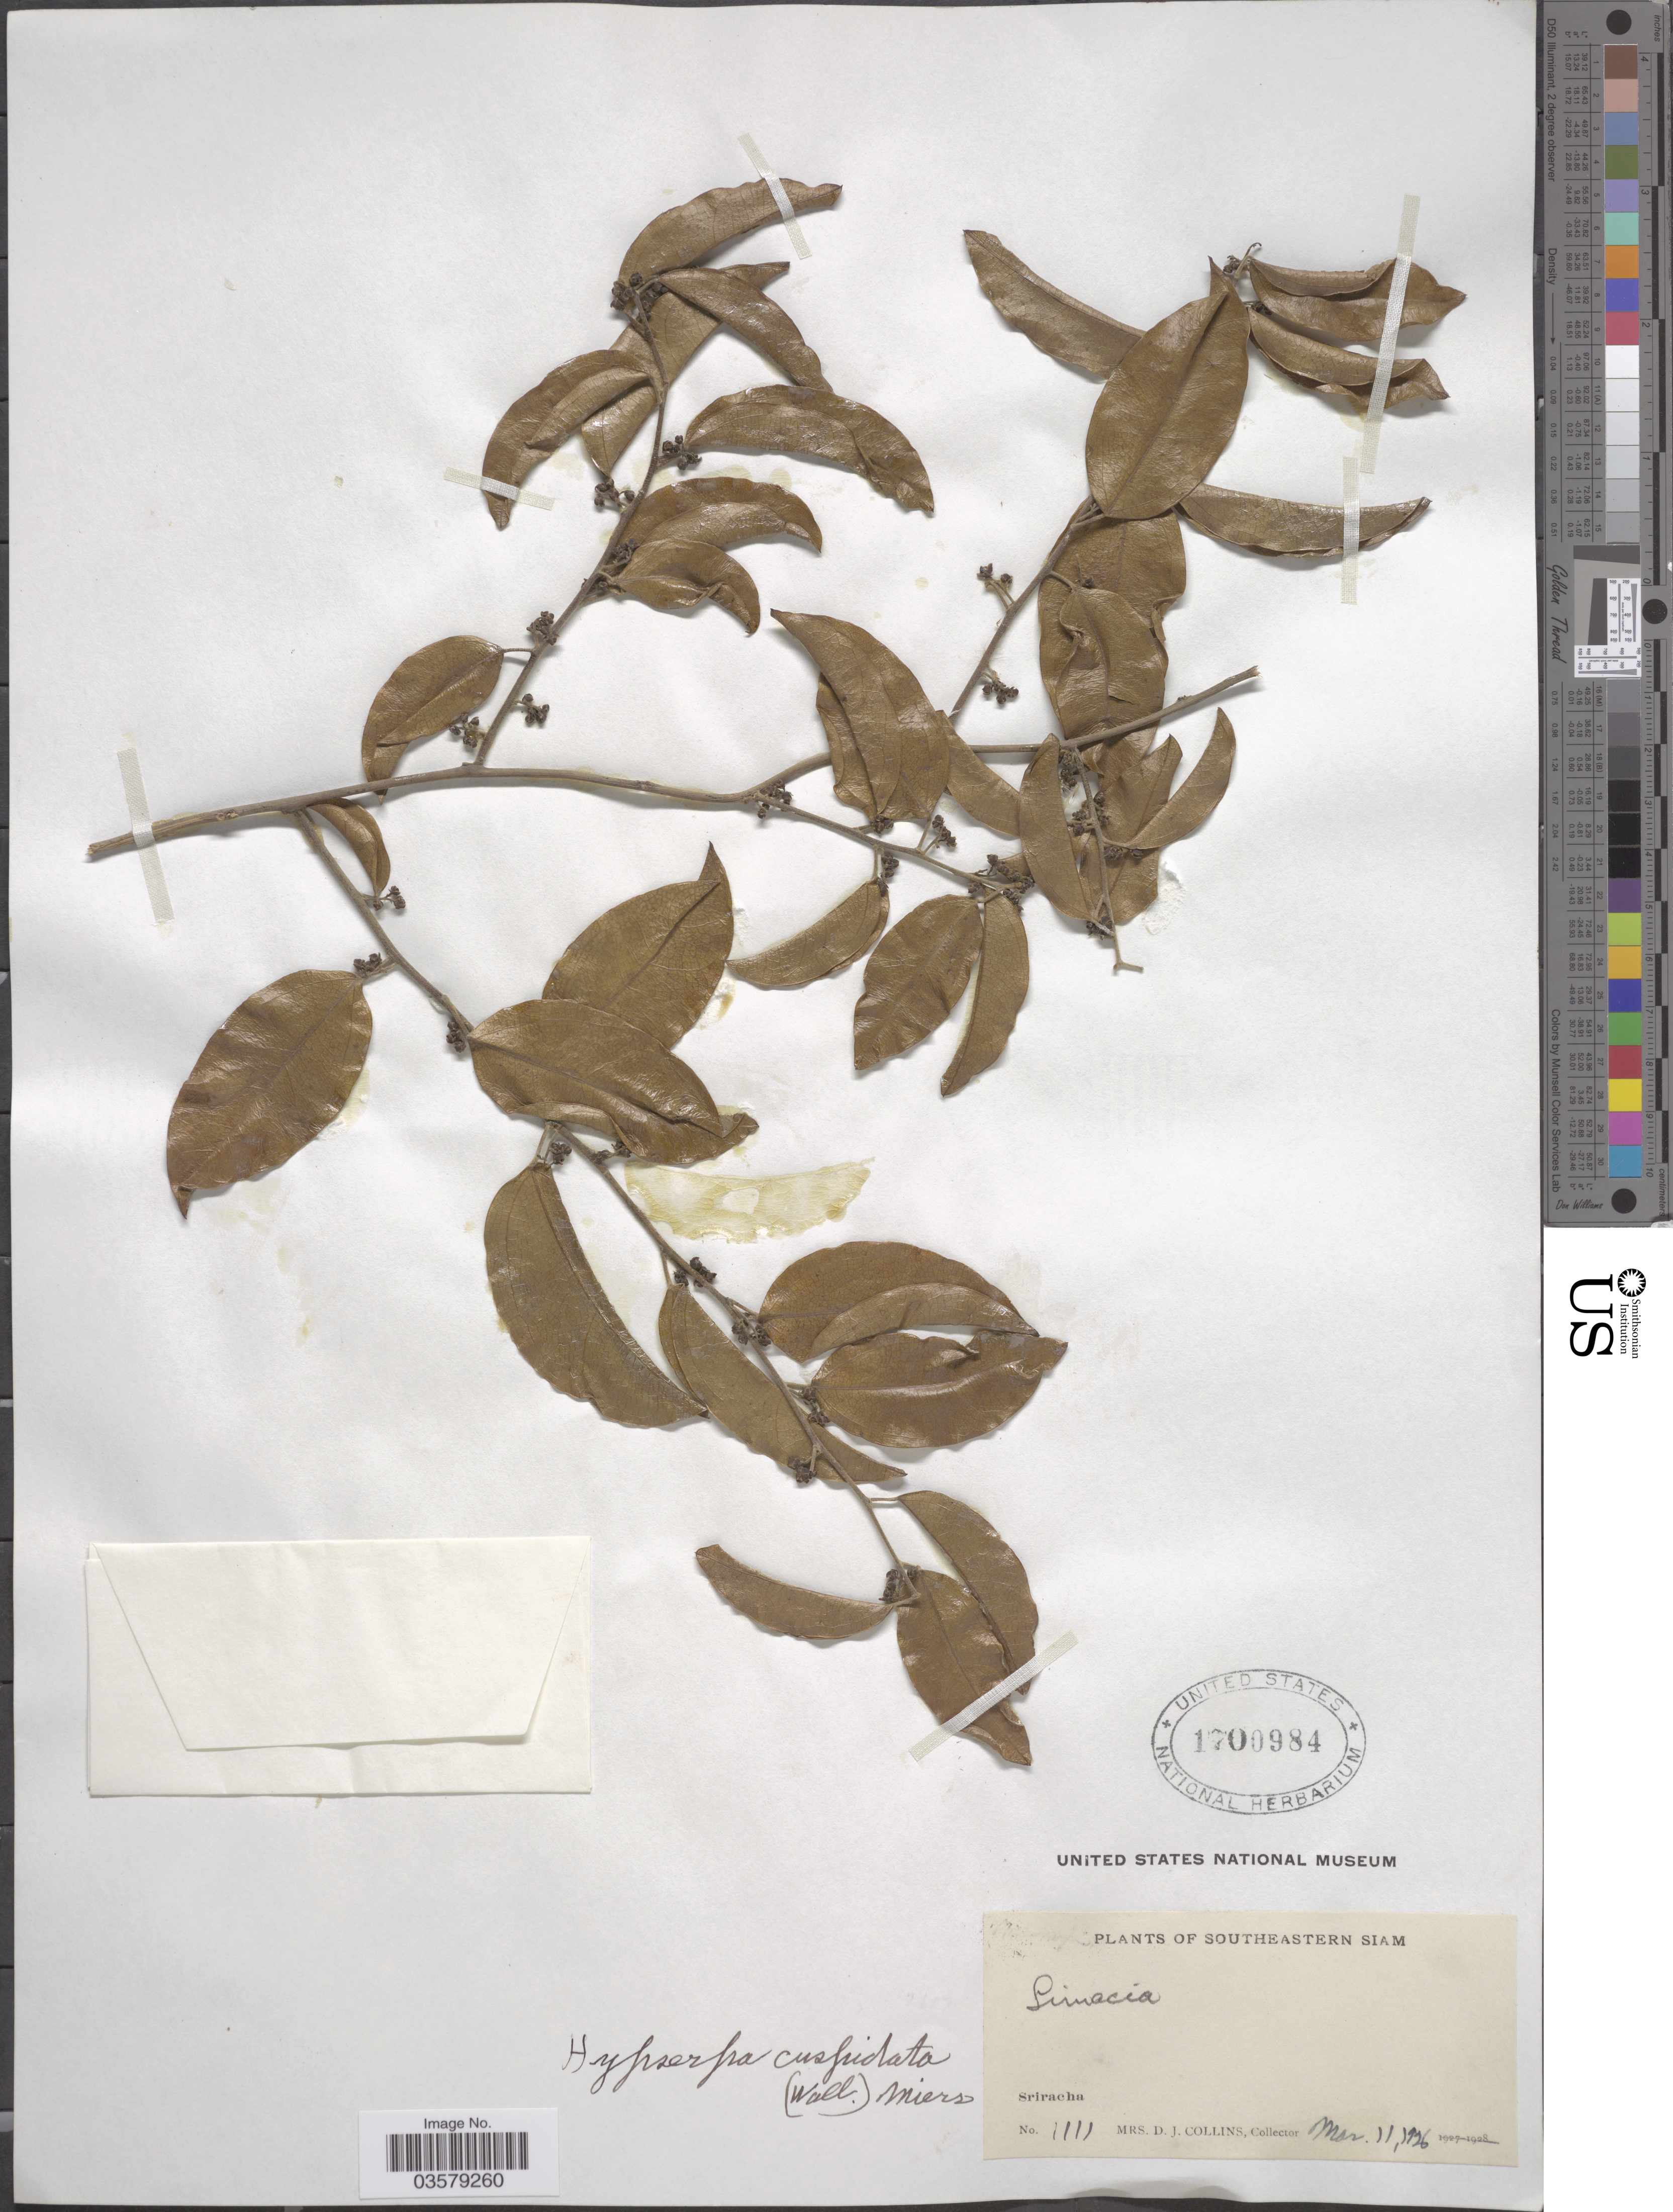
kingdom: Plantae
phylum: Tracheophyta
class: Magnoliopsida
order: Ranunculales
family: Menispermaceae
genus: Hypserpa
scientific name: Hypserpa nitida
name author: Miers ex Benth.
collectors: Mrs. D. J. Collins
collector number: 1111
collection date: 1926-03-11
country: Thailand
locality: Southeastern Siam, Sriracha.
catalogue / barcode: US 1700984